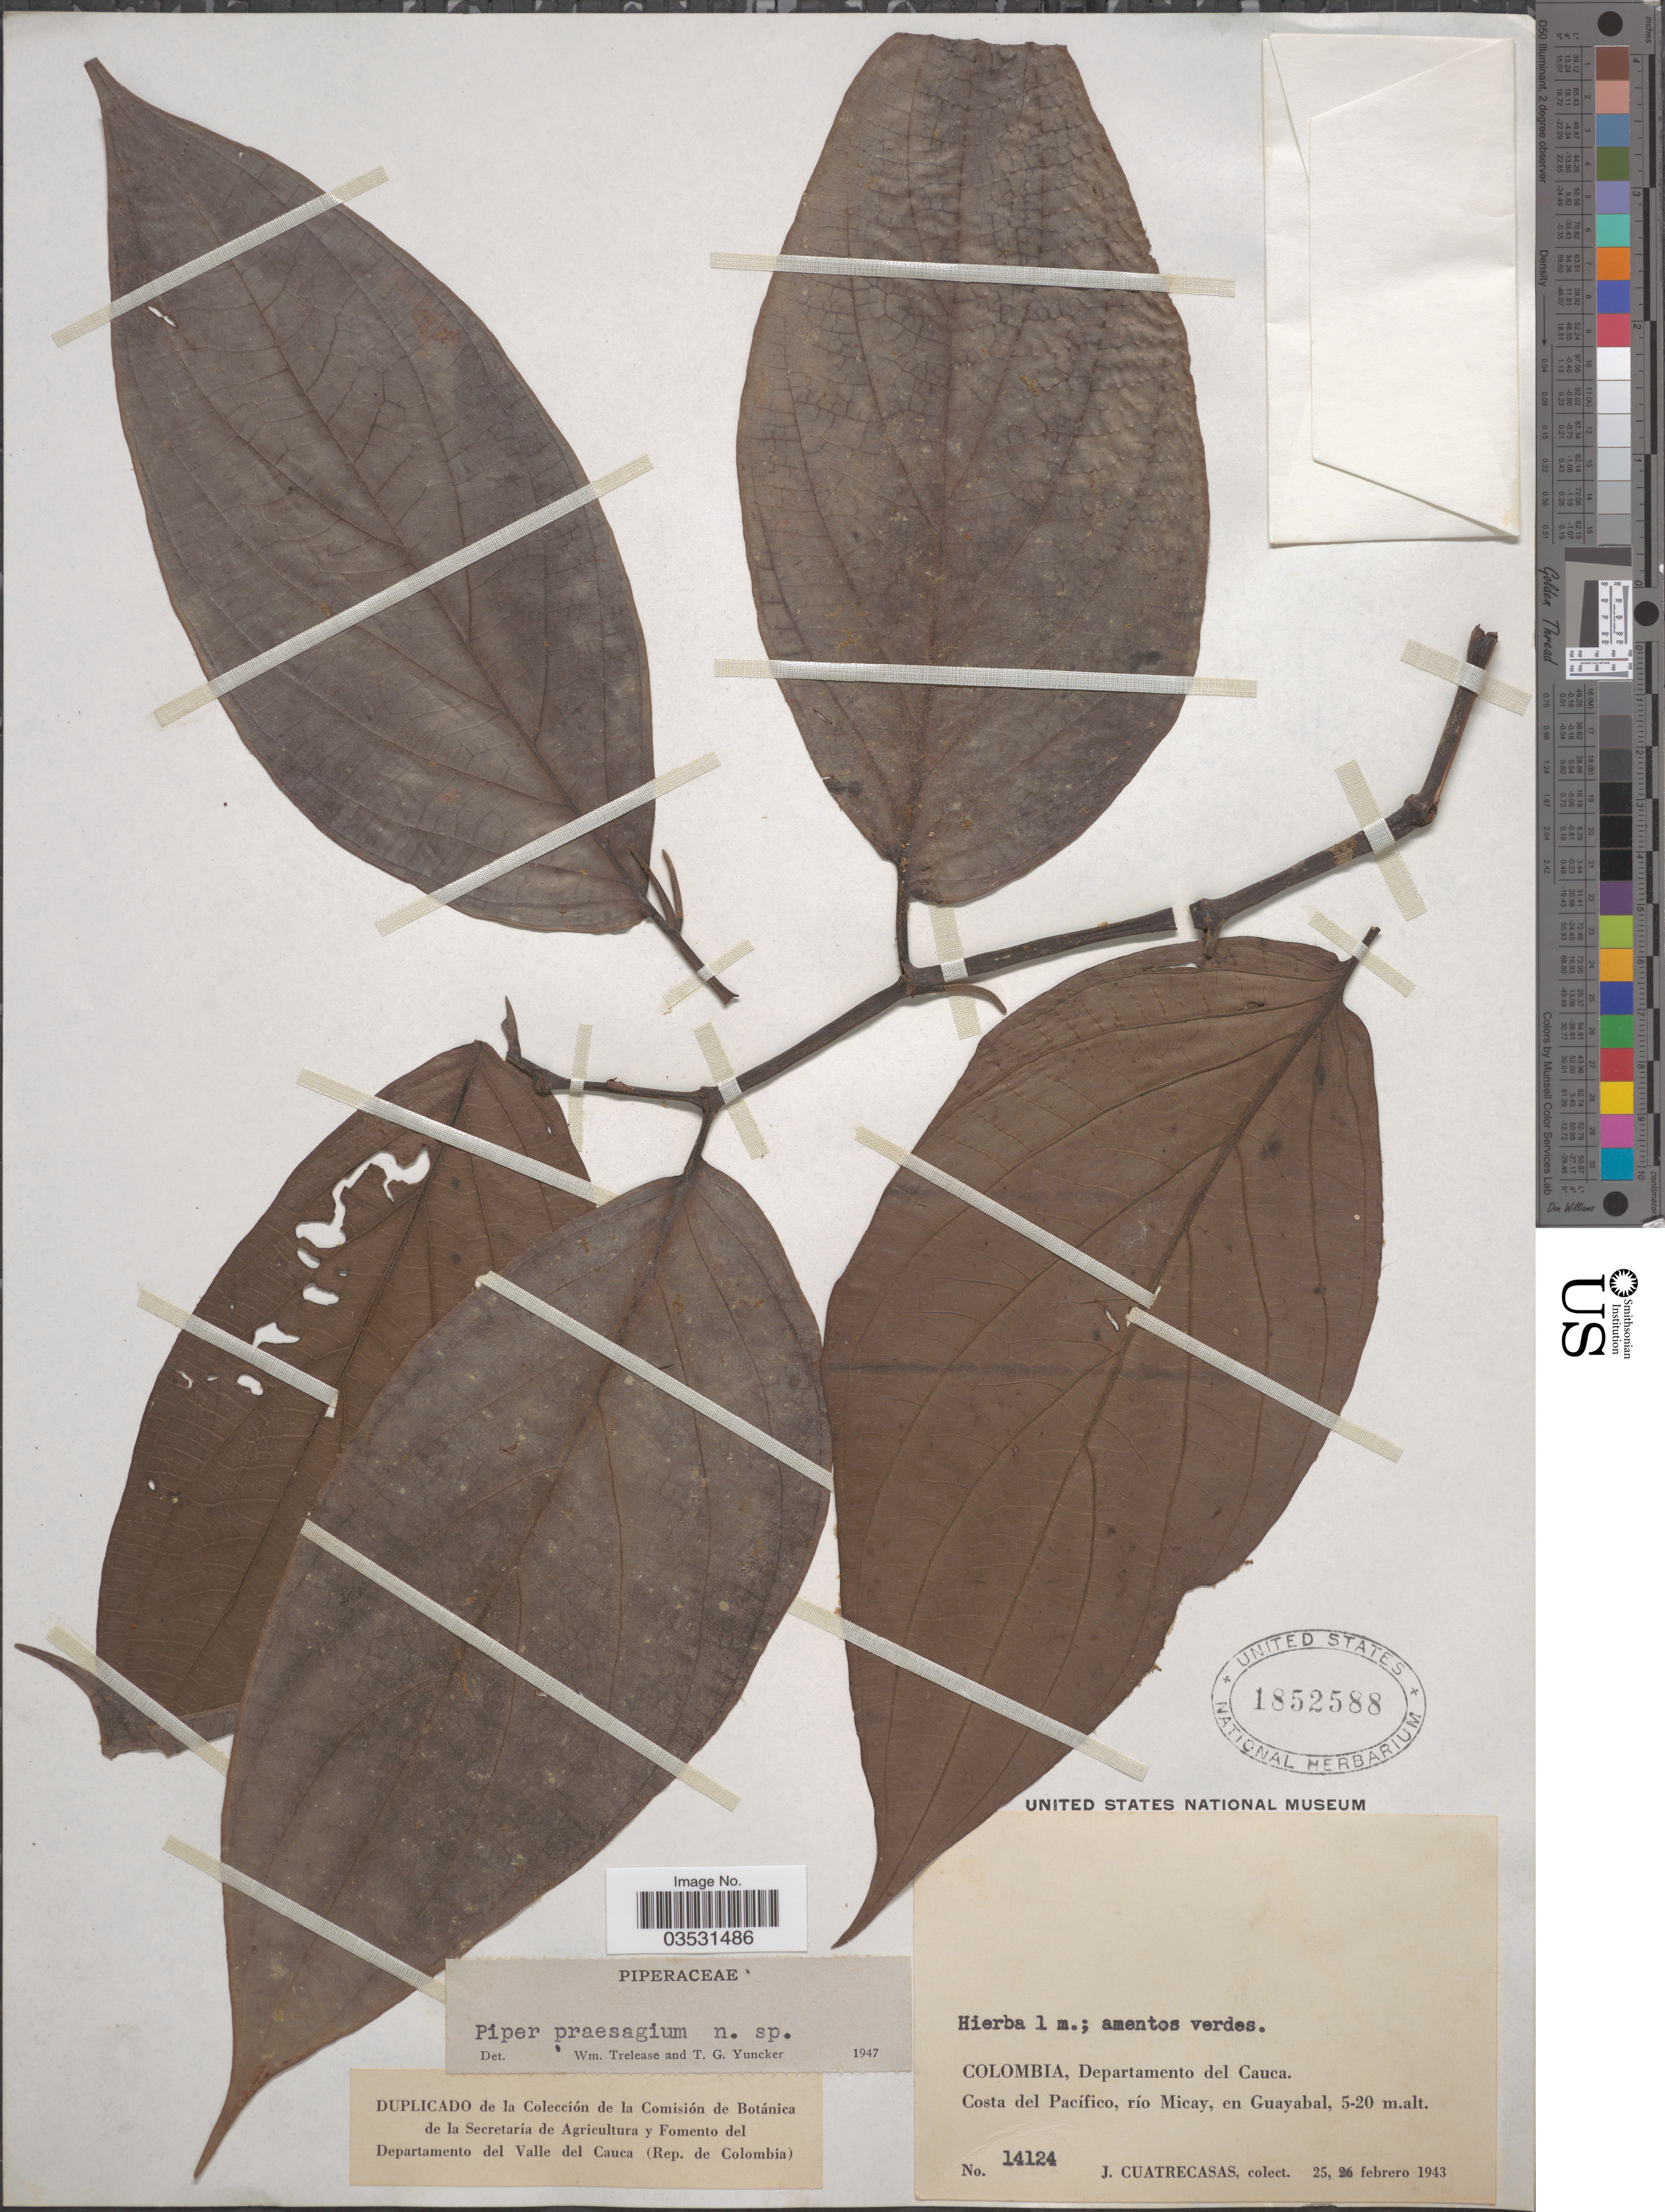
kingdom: Plantae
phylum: Tracheophyta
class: Magnoliopsida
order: Piperales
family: Piperaceae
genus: Piper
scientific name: Piper praesagium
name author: Trel. & Yunck.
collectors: J. Cuatrecasas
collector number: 14124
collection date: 1943-02-25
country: Colombia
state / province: Cauca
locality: Departamento del Cauca. Costa del Pacífico, río Micay, en Guayabal.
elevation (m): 5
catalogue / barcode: US 1852588